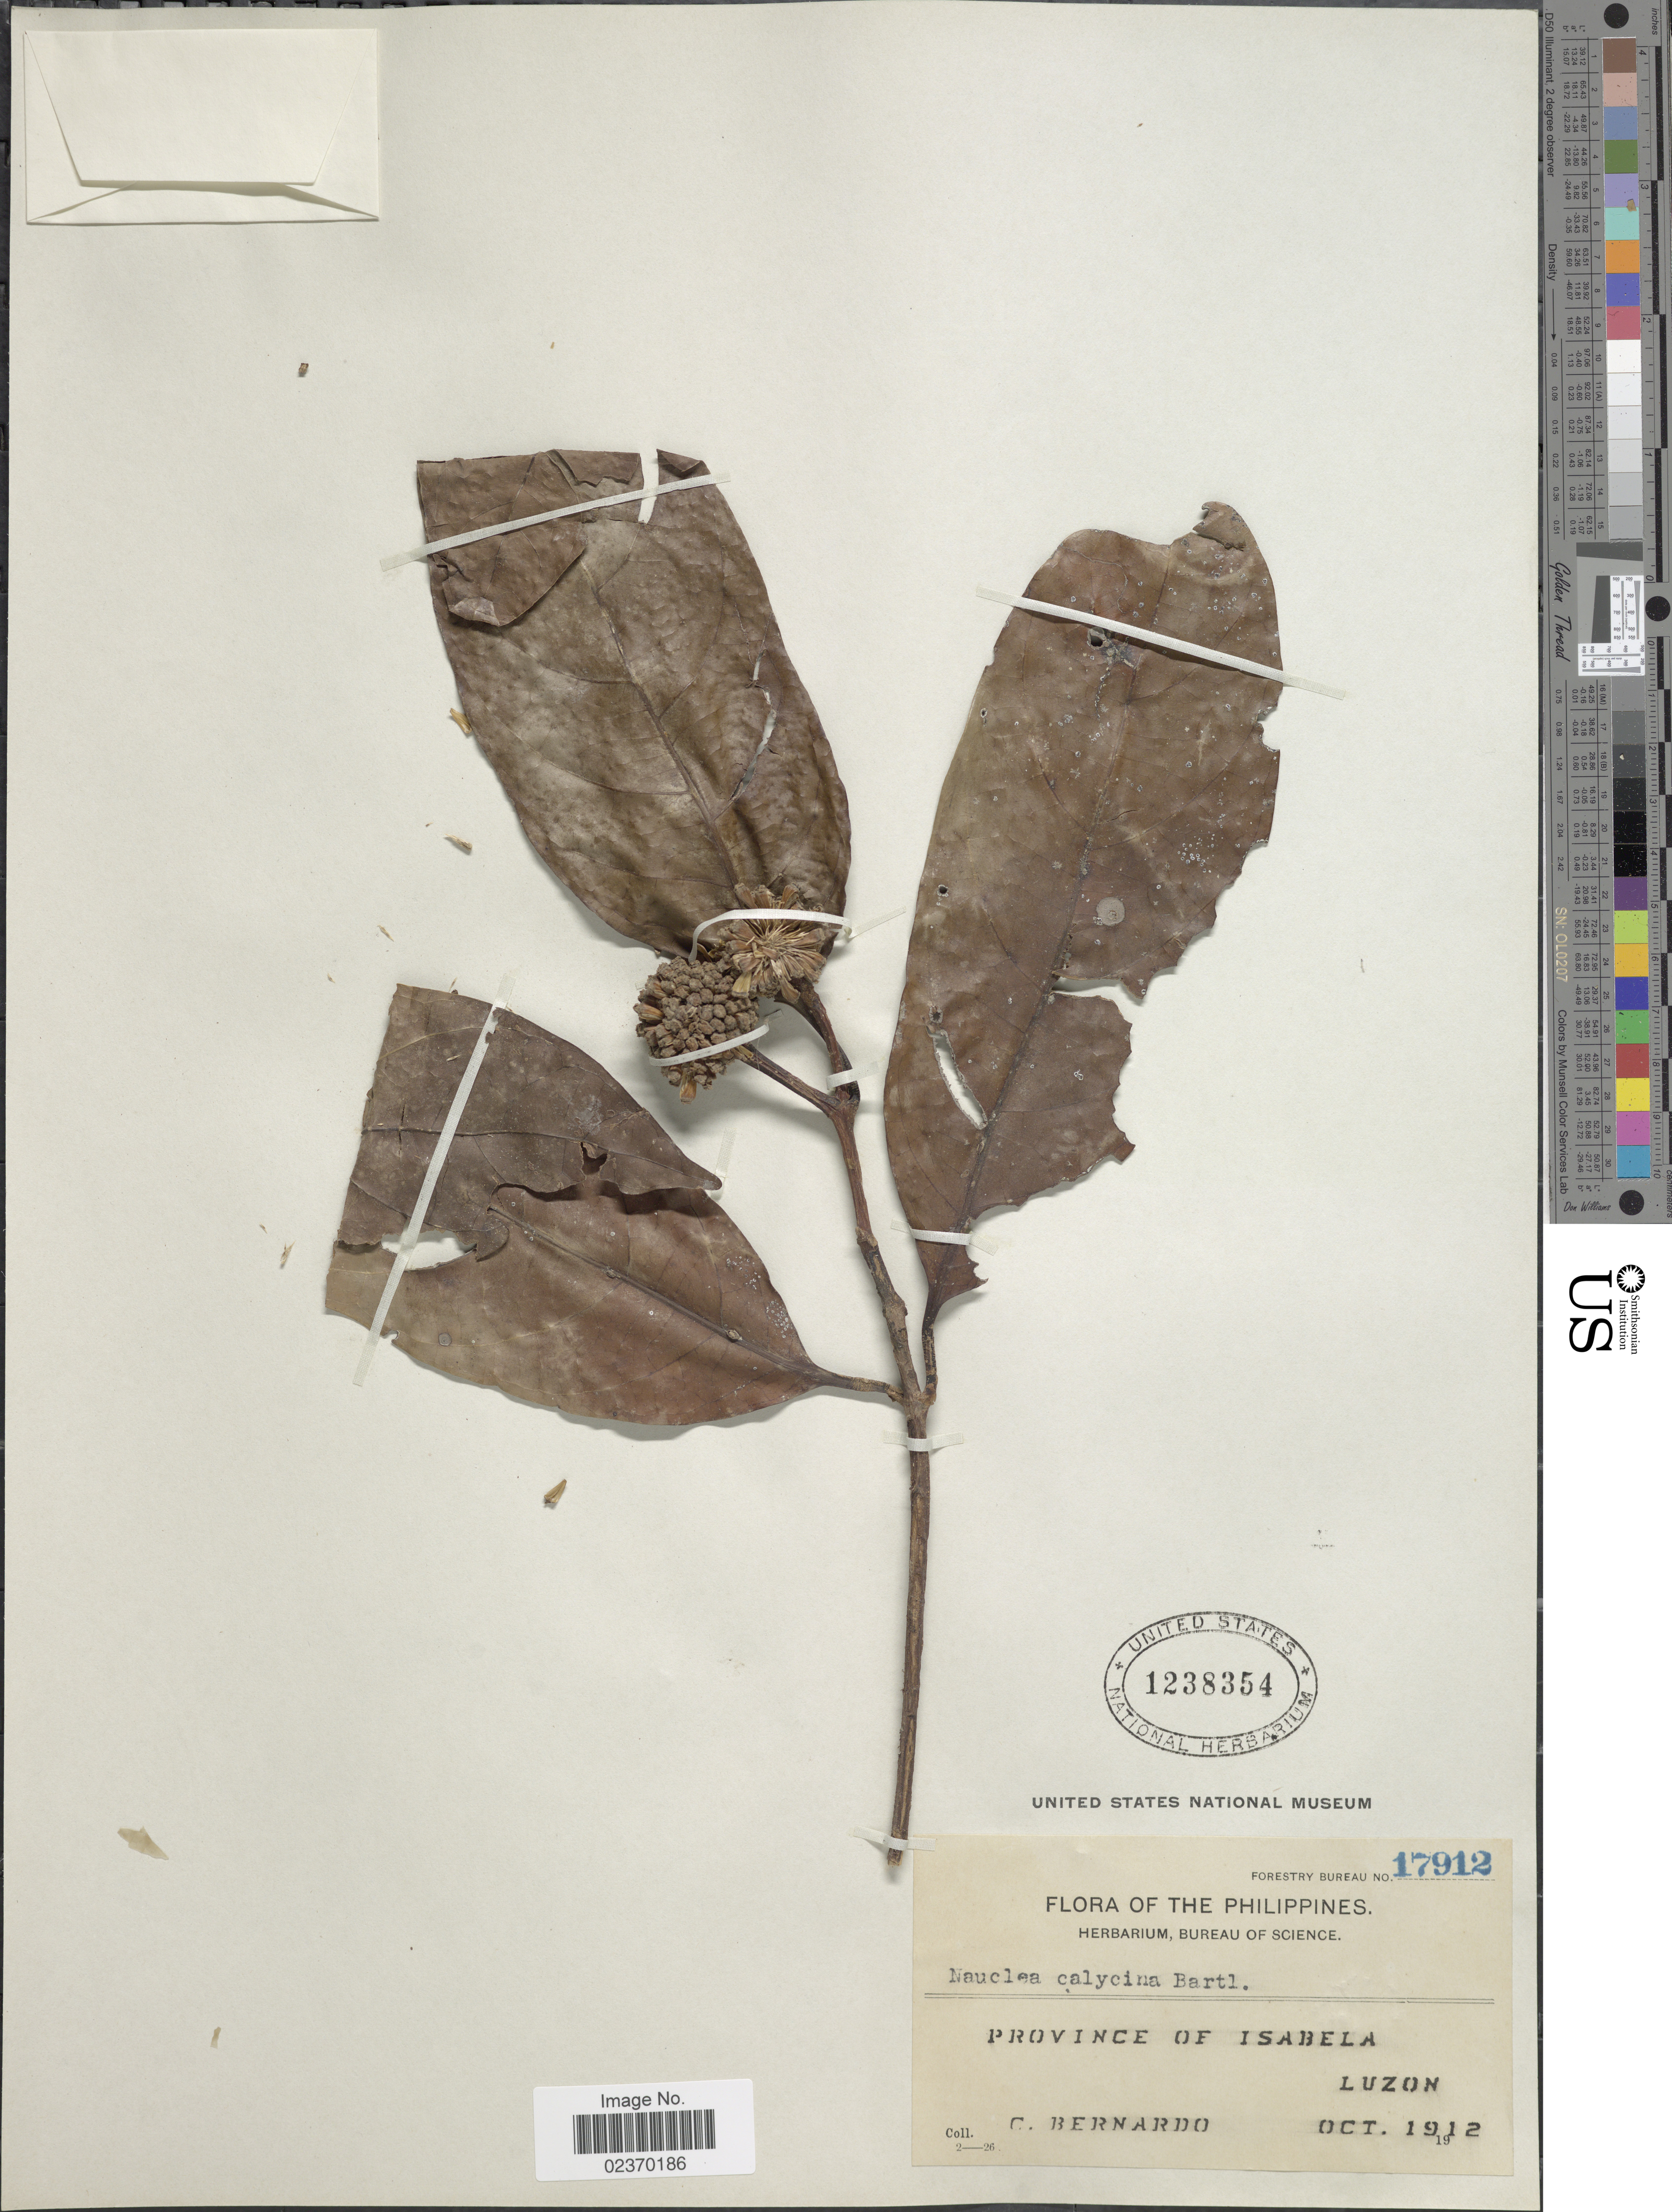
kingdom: Plantae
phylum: Tracheophyta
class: Magnoliopsida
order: Gentianales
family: Rubiaceae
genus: Neonauclea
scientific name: Neonauclea calycina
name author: (Bartl. ex DC.) Merr.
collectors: C. Bernardo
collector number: Forestry Bureau 17912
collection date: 1912-10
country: Philippines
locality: Province of Isabela, Luzon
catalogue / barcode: US 1238354